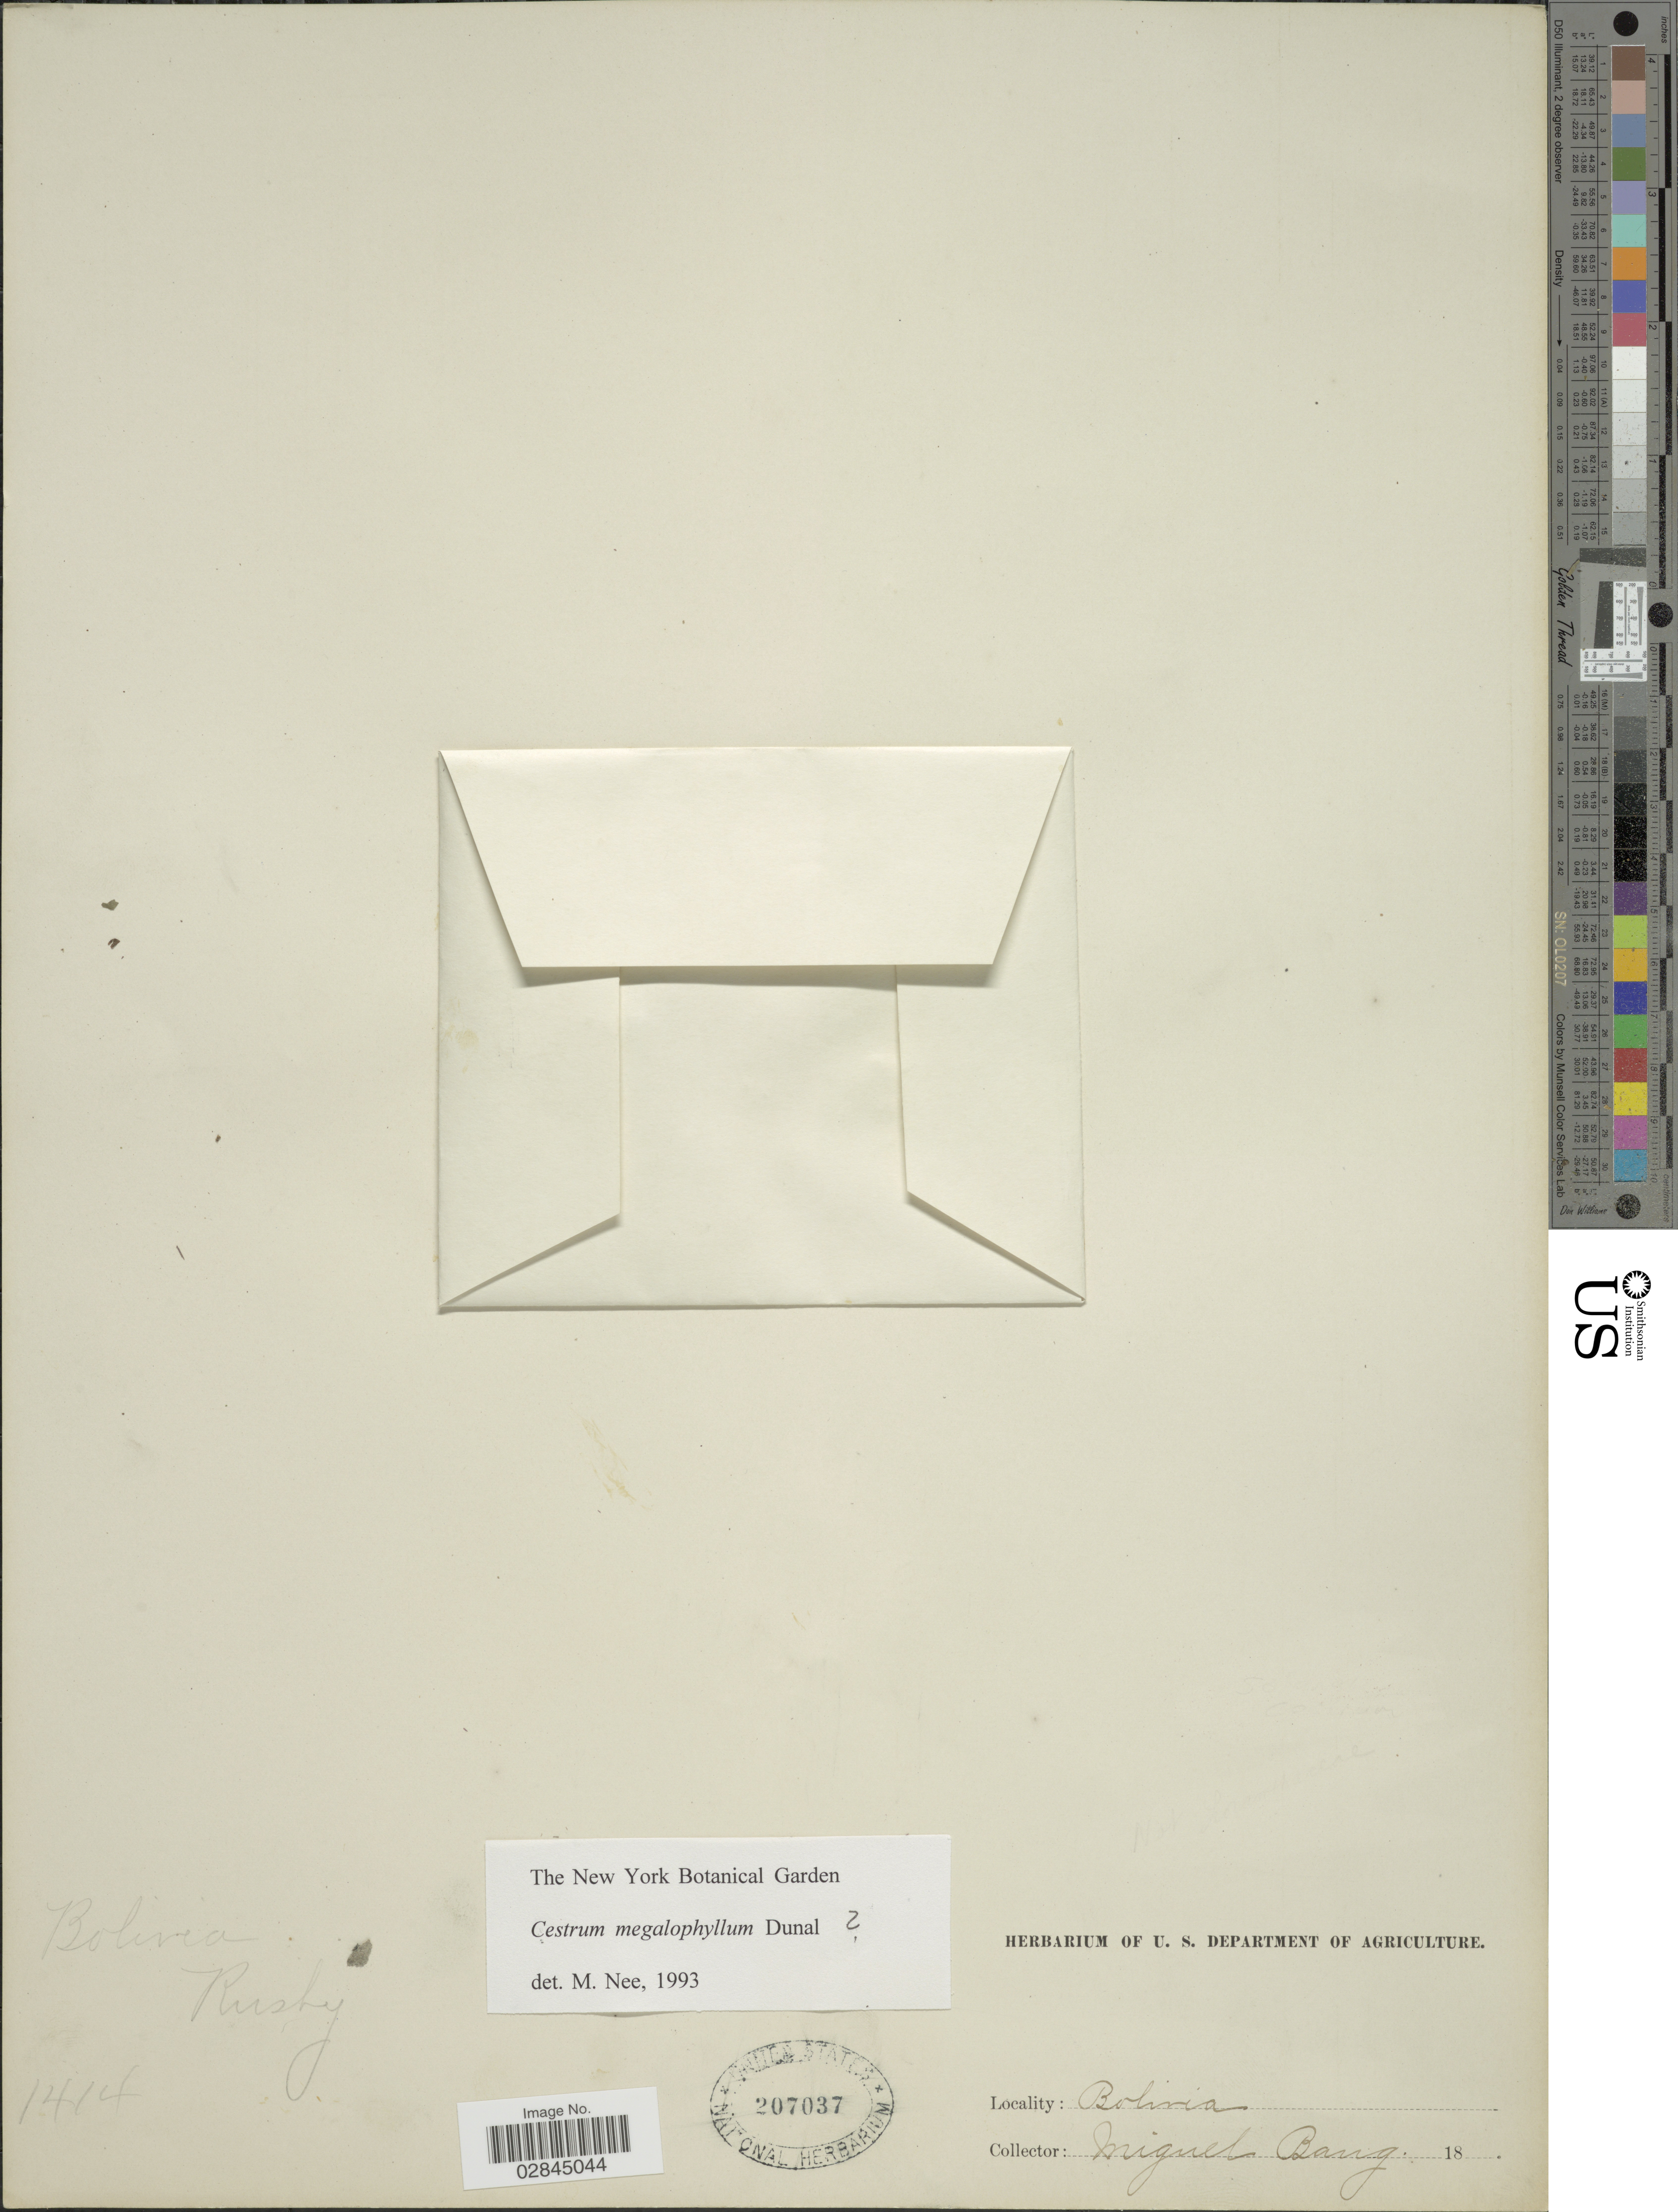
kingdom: Plantae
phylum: Tracheophyta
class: Magnoliopsida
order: Solanales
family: Solanaceae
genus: Cestrum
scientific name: Cestrum schlechtendahlii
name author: G. Don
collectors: M. Bang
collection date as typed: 18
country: Bolivia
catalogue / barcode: US 207037